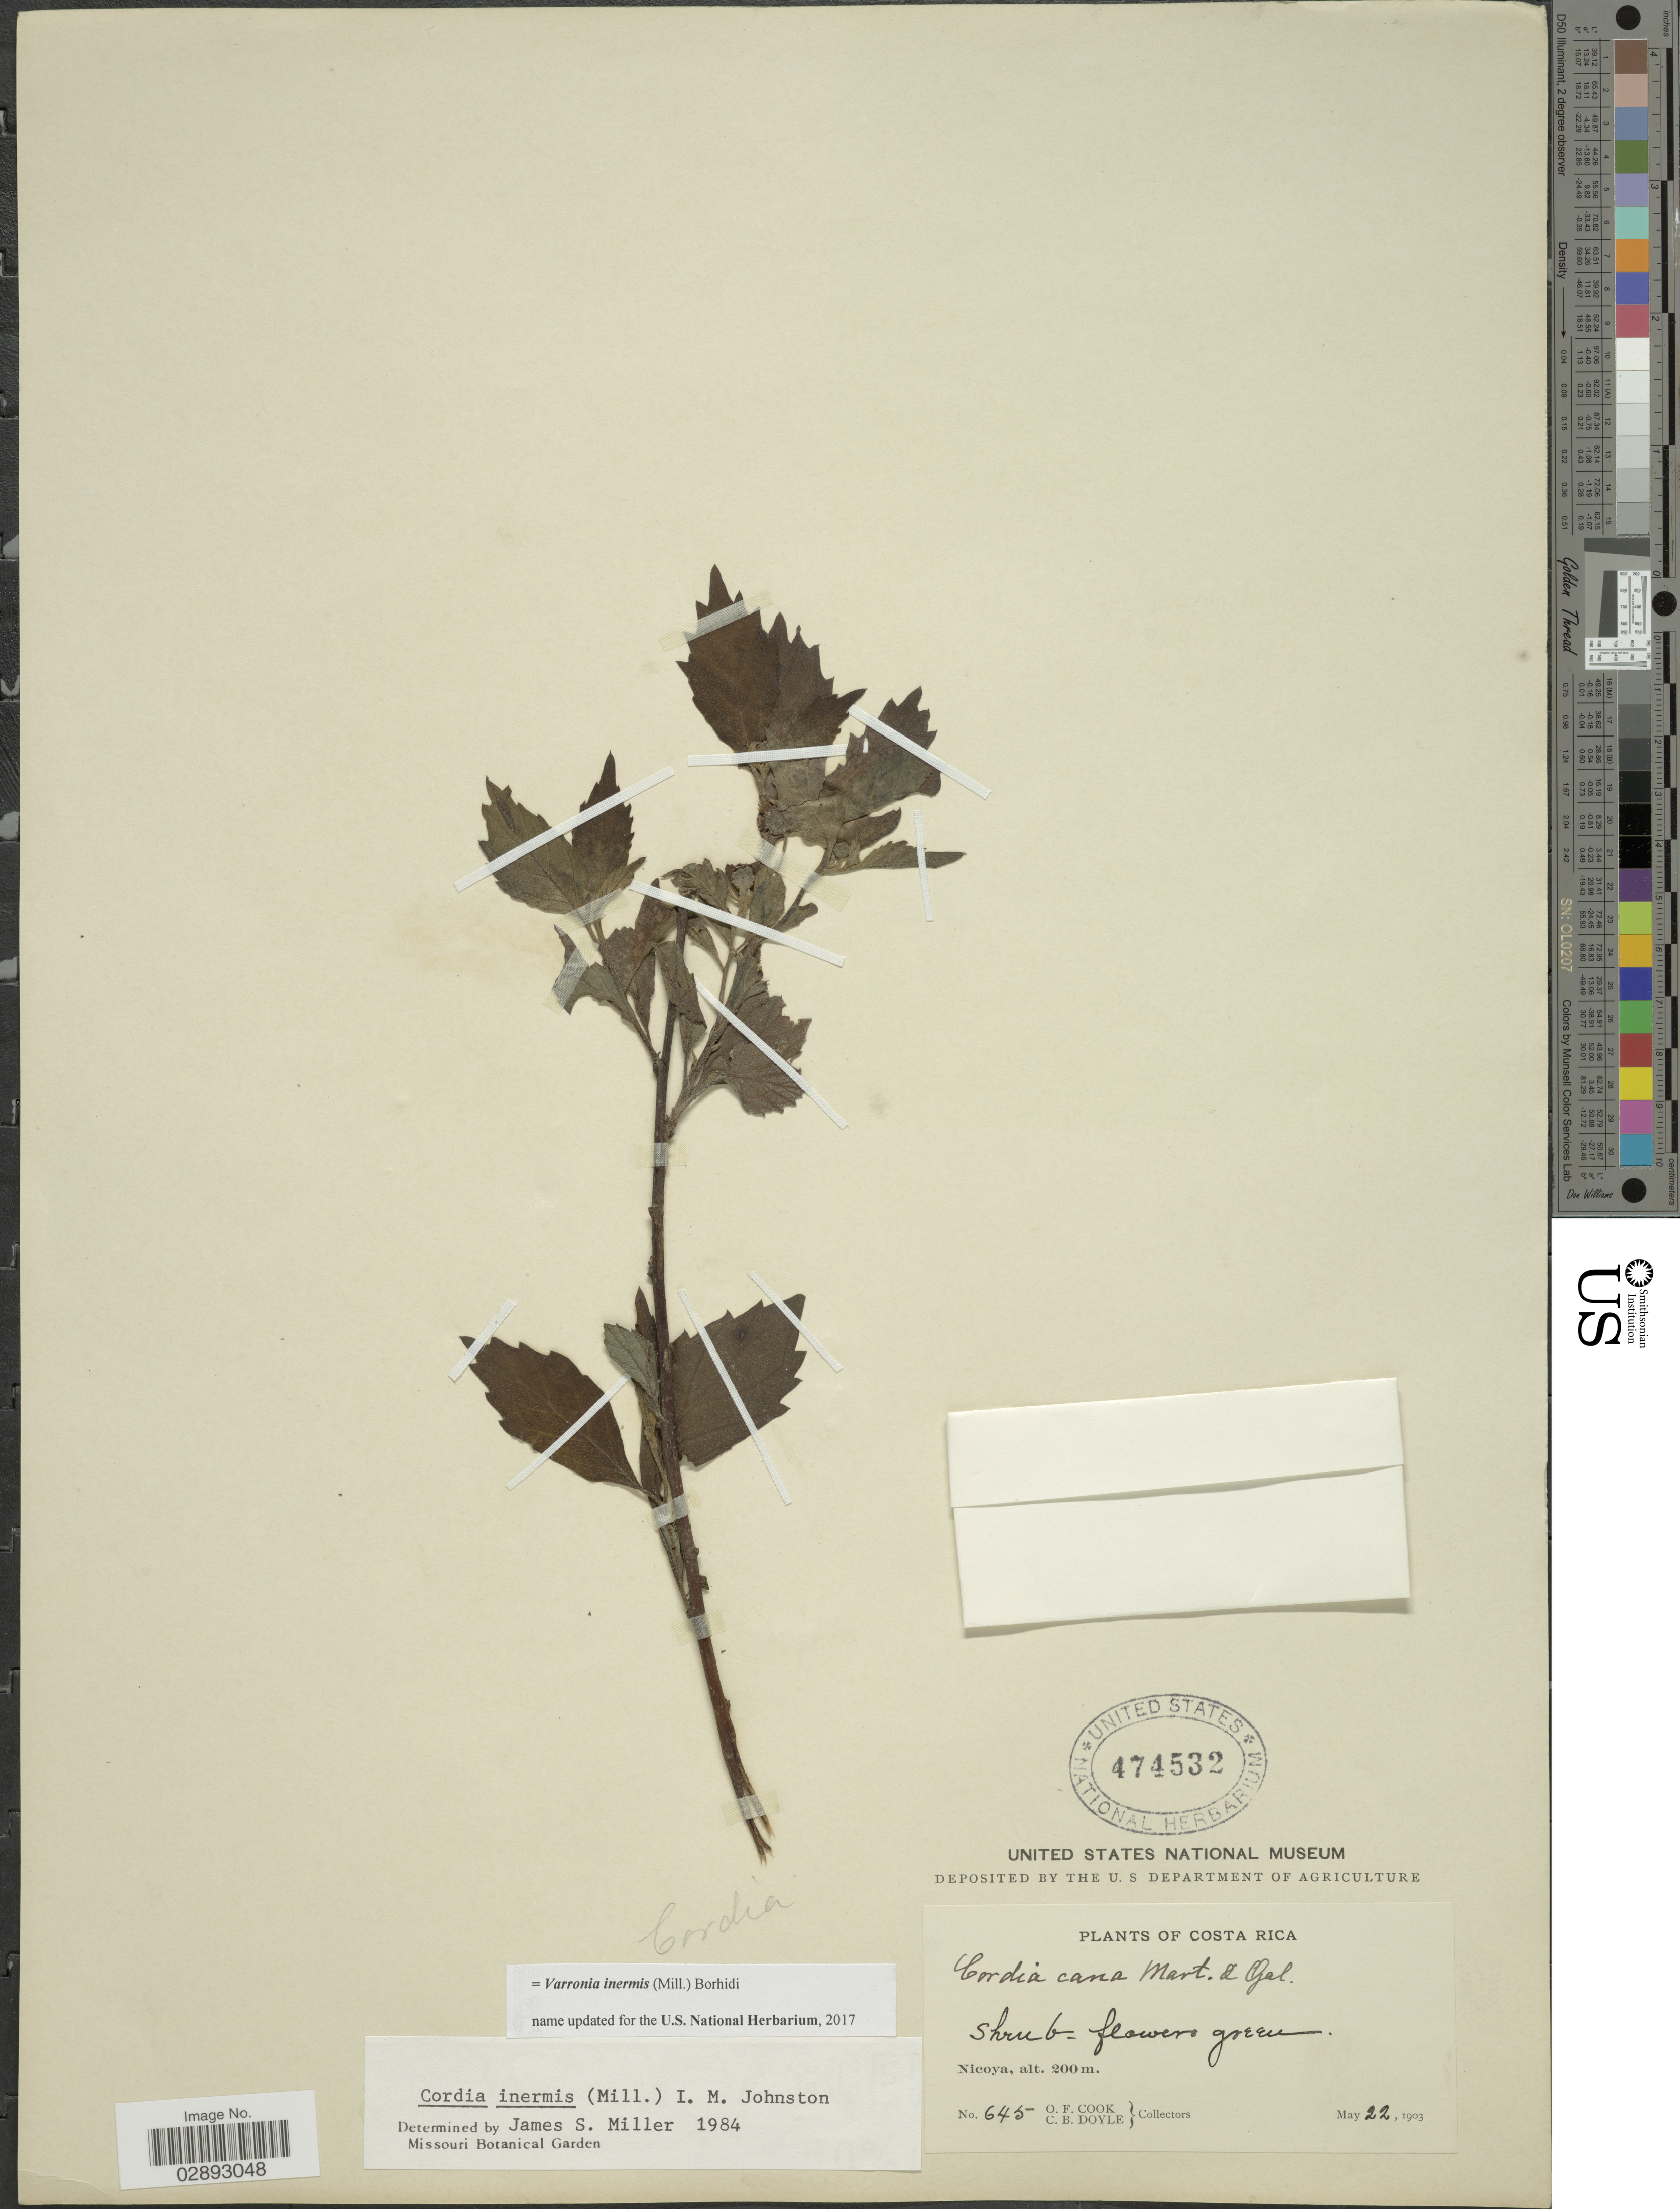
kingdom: Plantae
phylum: Tracheophyta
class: Magnoliopsida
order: Boraginales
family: Cordiaceae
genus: Varronia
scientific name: Varronia inermis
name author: (Mill.) Borhidi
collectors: O. F. Cook & C. Doyle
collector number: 645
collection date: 1903-05-22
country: Costa Rica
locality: Nicoya.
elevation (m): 200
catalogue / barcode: US 474532